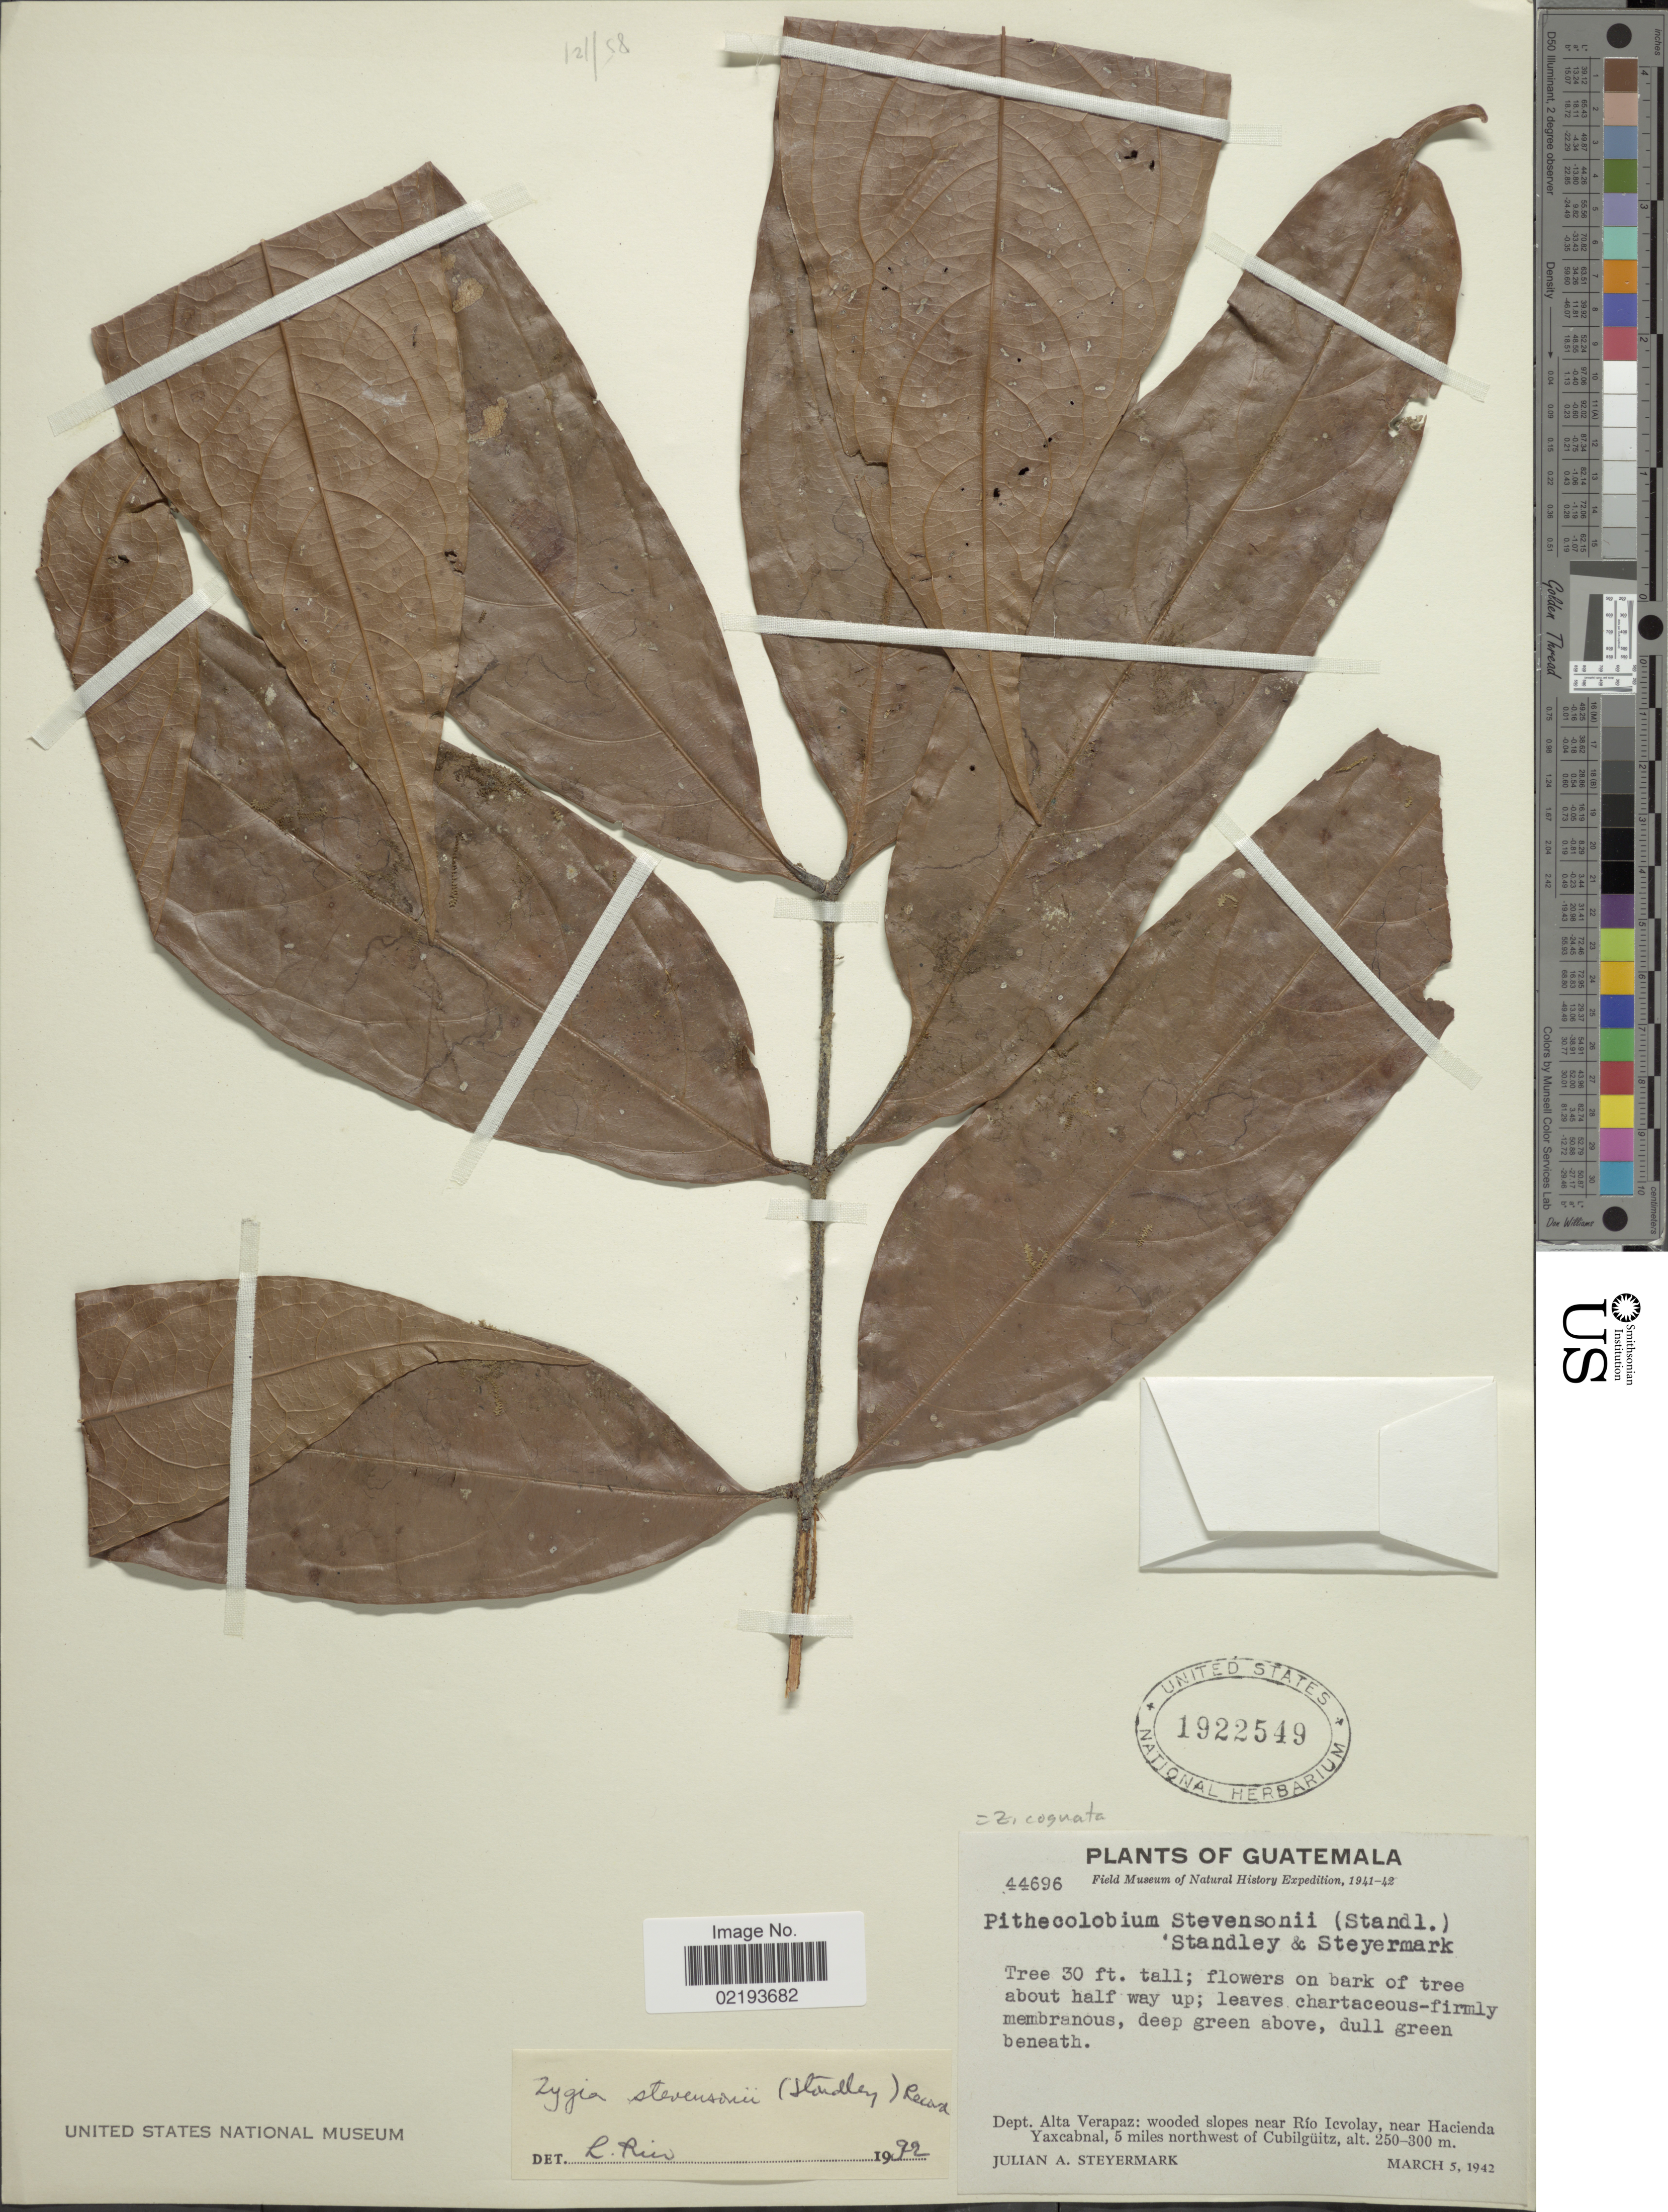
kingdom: Plantae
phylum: Tracheophyta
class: Magnoliopsida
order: Fabales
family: Fabaceae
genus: Zygia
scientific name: Zygia cognata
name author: (Schltdl.) Britton & Rose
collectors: J. Steyermark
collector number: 44696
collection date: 1942-03-05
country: Guatemala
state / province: Alta Verapaz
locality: Dept. Alta Verapaz: wooded slopes near Río Icvolay, near Hacienda Yaxcabnal, 5 miles northwest of Cubilgüitz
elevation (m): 250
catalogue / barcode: US 1922549